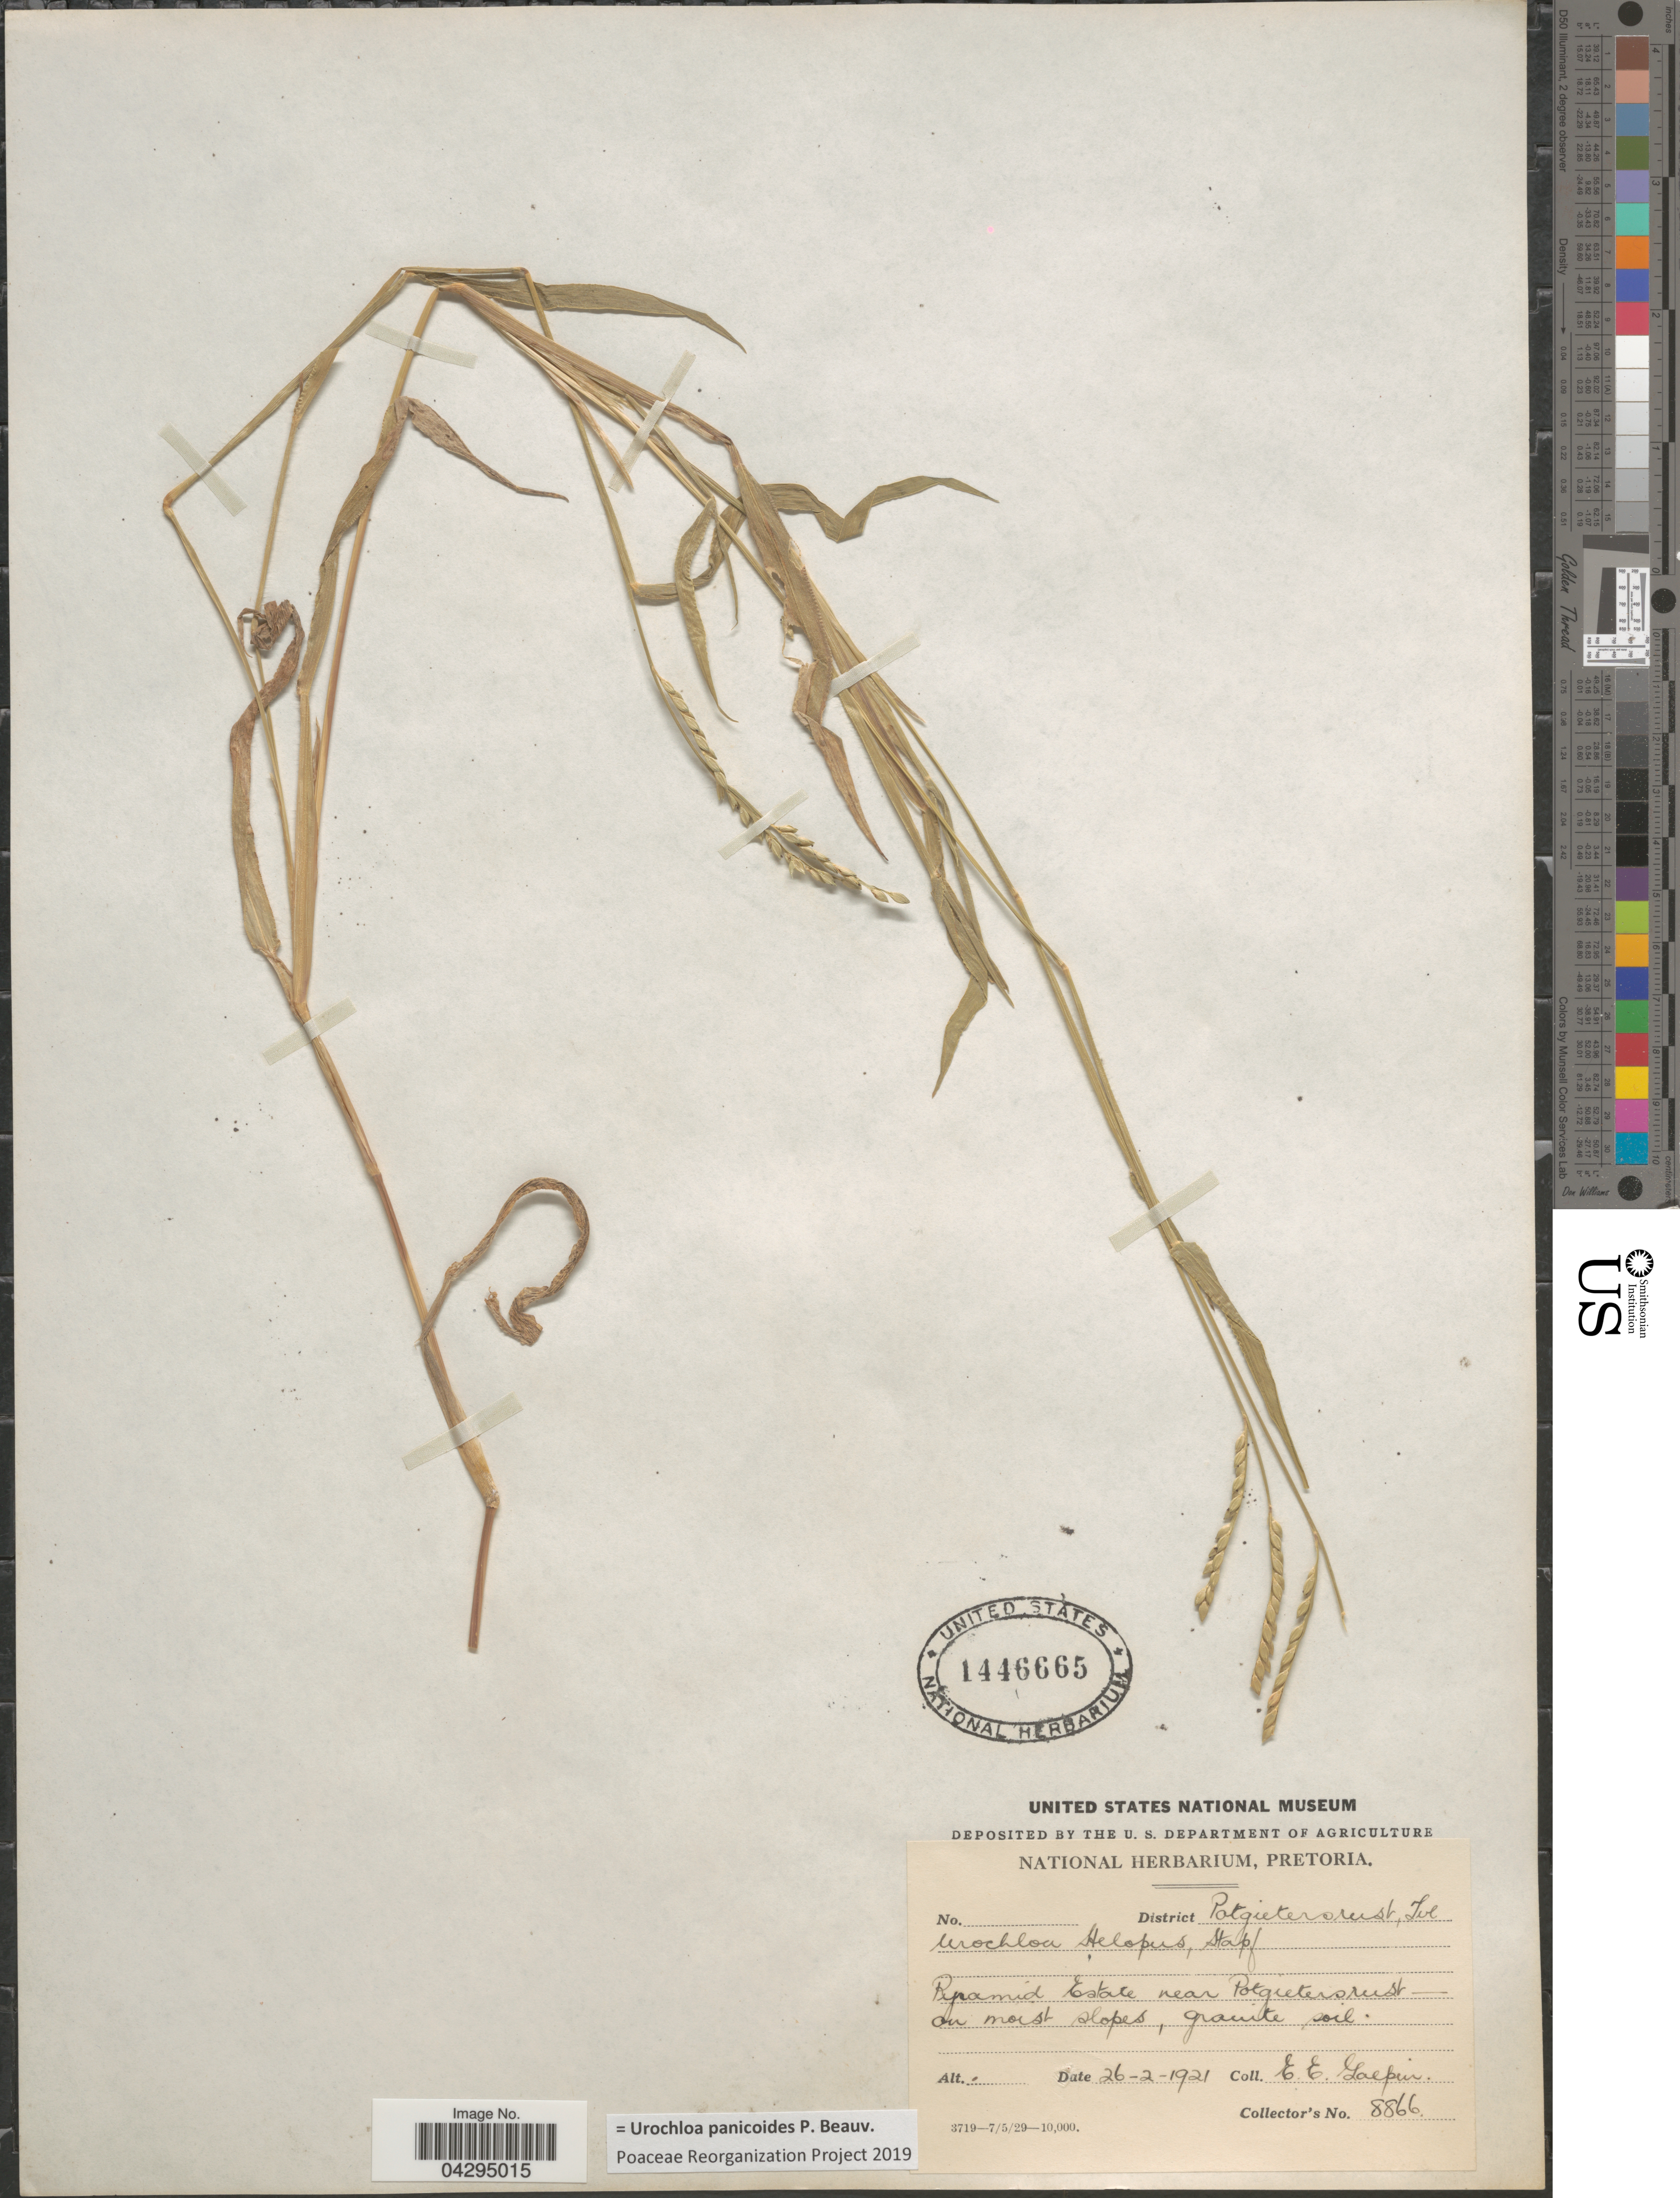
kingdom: Plantae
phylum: Tracheophyta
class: Liliopsida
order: Poales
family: Poaceae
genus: Urochloa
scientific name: Urochloa panicoides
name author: P. Beauv.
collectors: E. Galpin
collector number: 8866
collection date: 1921-02-26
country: South Africa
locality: District Potgietersrust, Tvl. Pyramid Estate near Potgietersrust on moist slopes.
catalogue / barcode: US 1446665